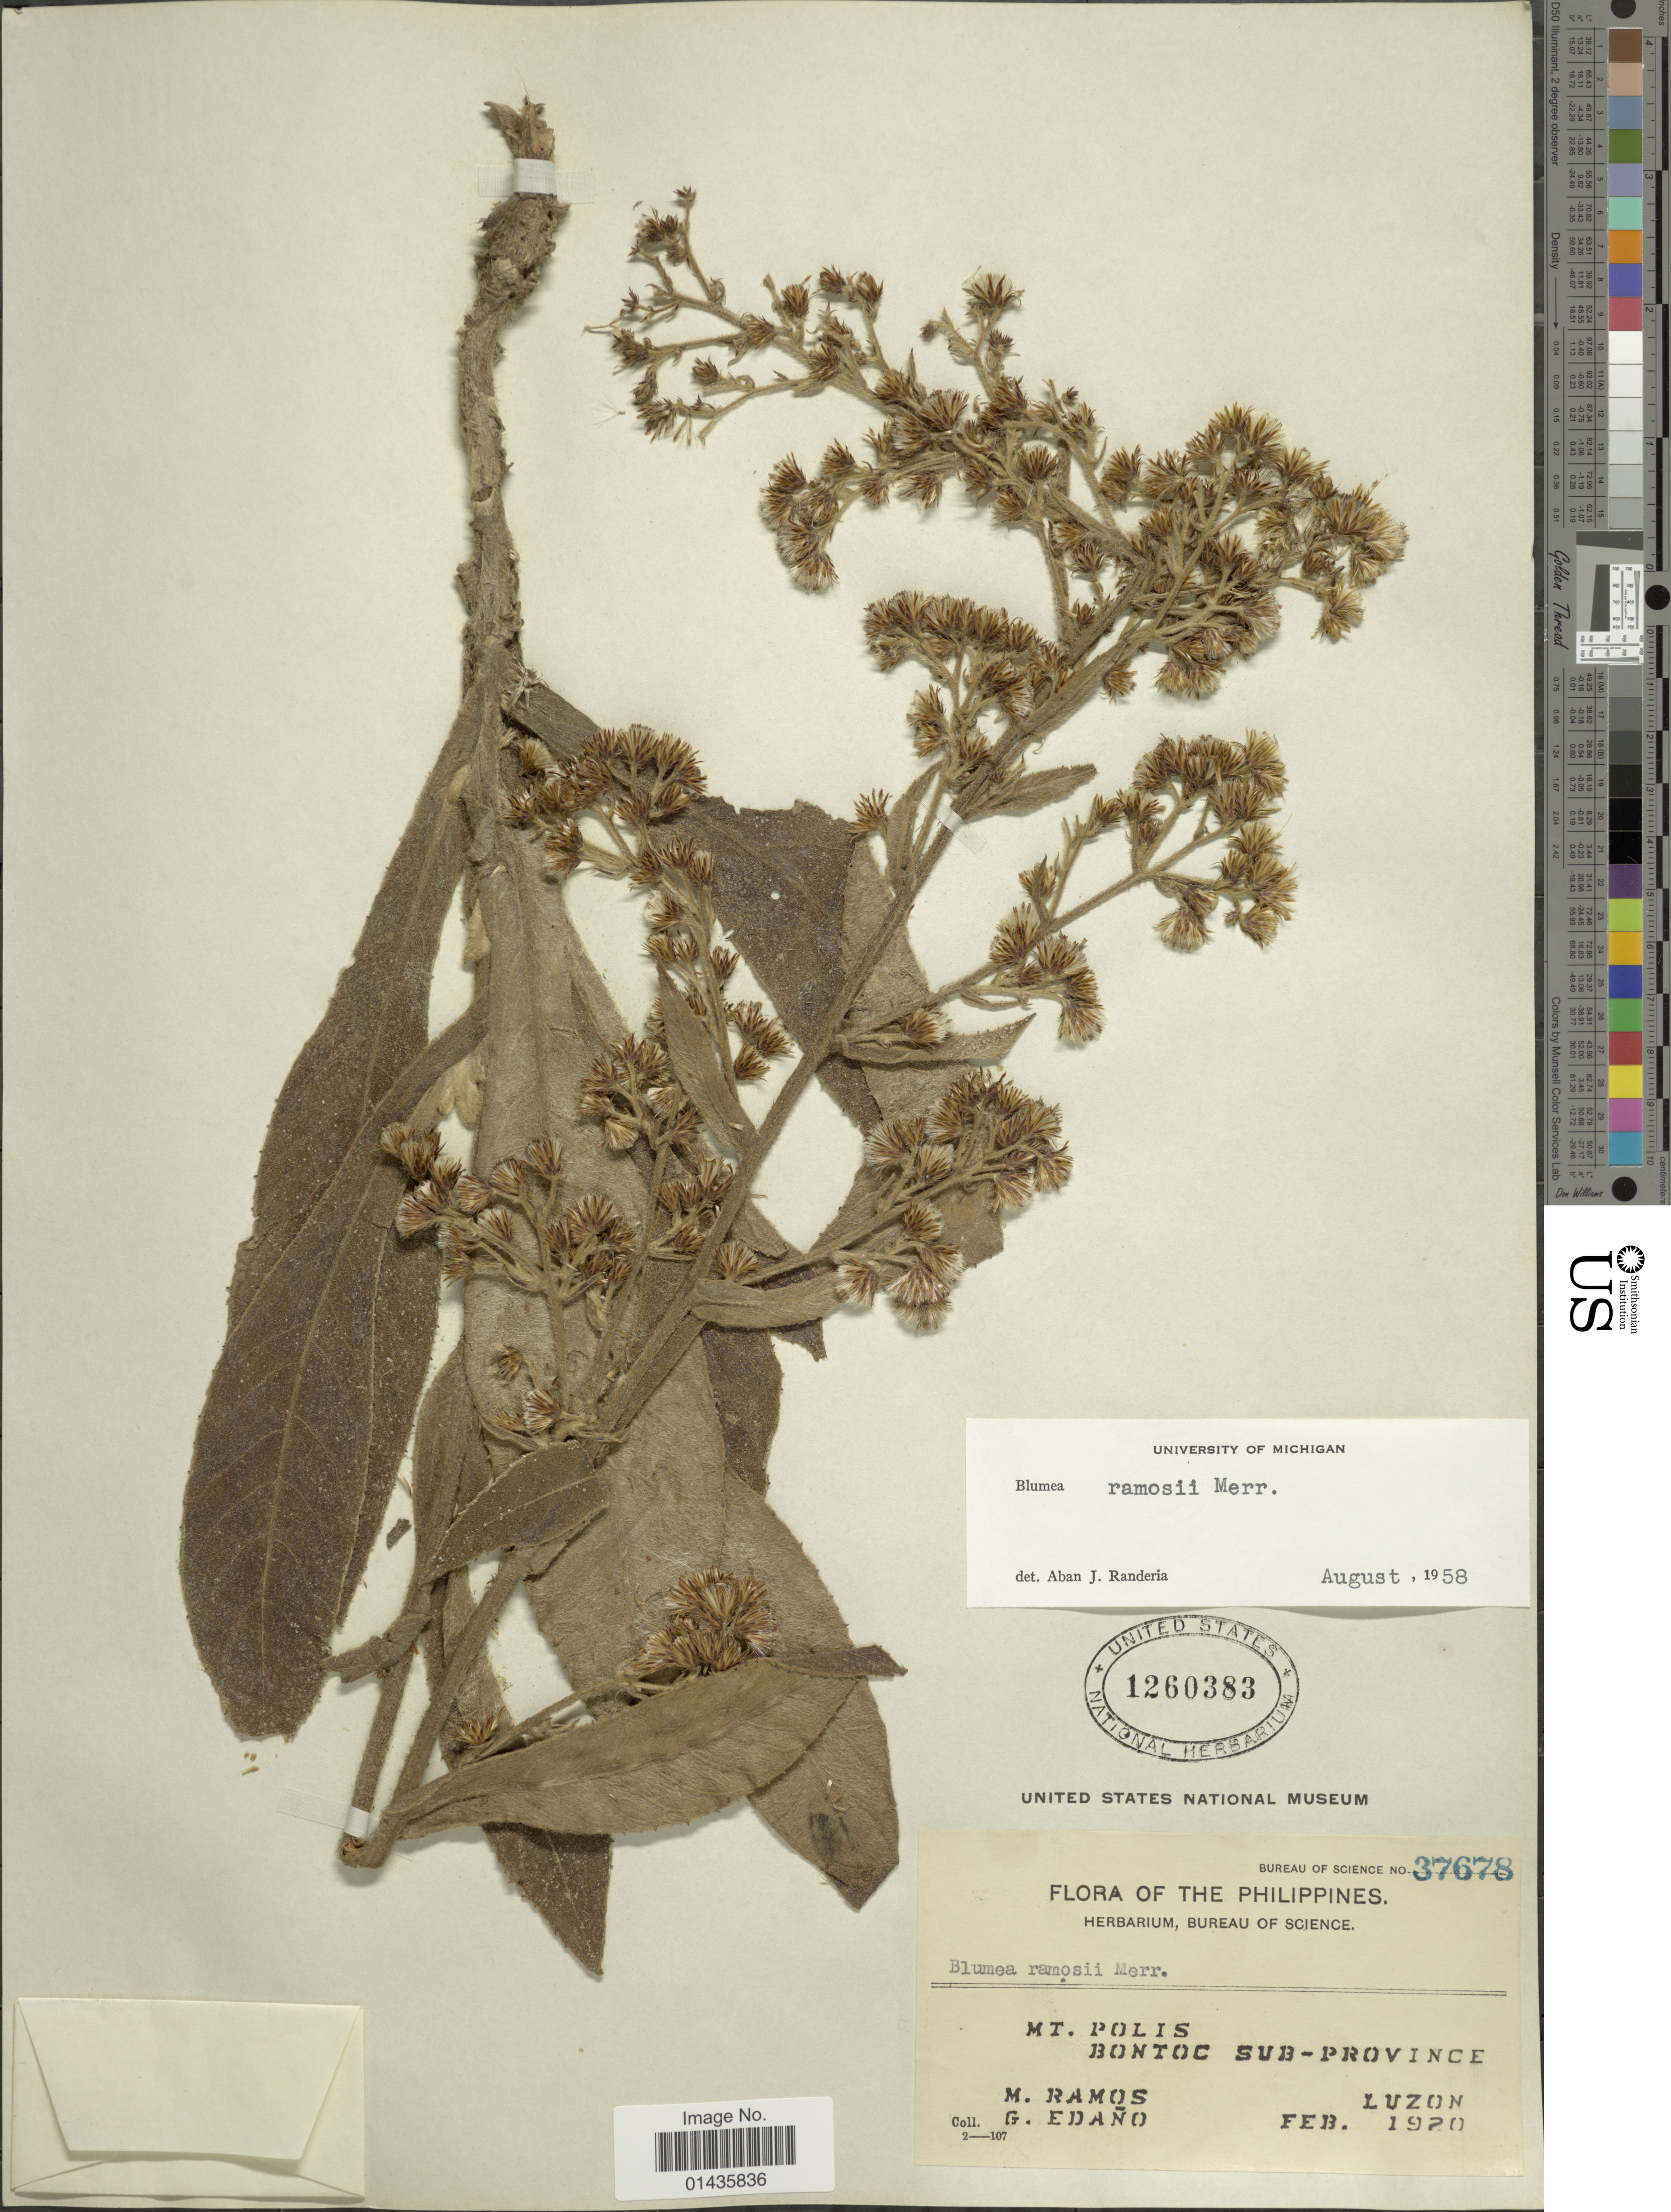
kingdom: Plantae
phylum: Tracheophyta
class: Magnoliopsida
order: Asterales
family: Asteraceae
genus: Blumea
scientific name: Blumea ramosii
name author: Merr.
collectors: M. Ramos & G. Edaño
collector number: Bureau of Science 37678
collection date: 1920-02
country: Philippines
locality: Mt. Polis, Bontoc Sub-Province, Luzon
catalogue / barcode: US 1260383